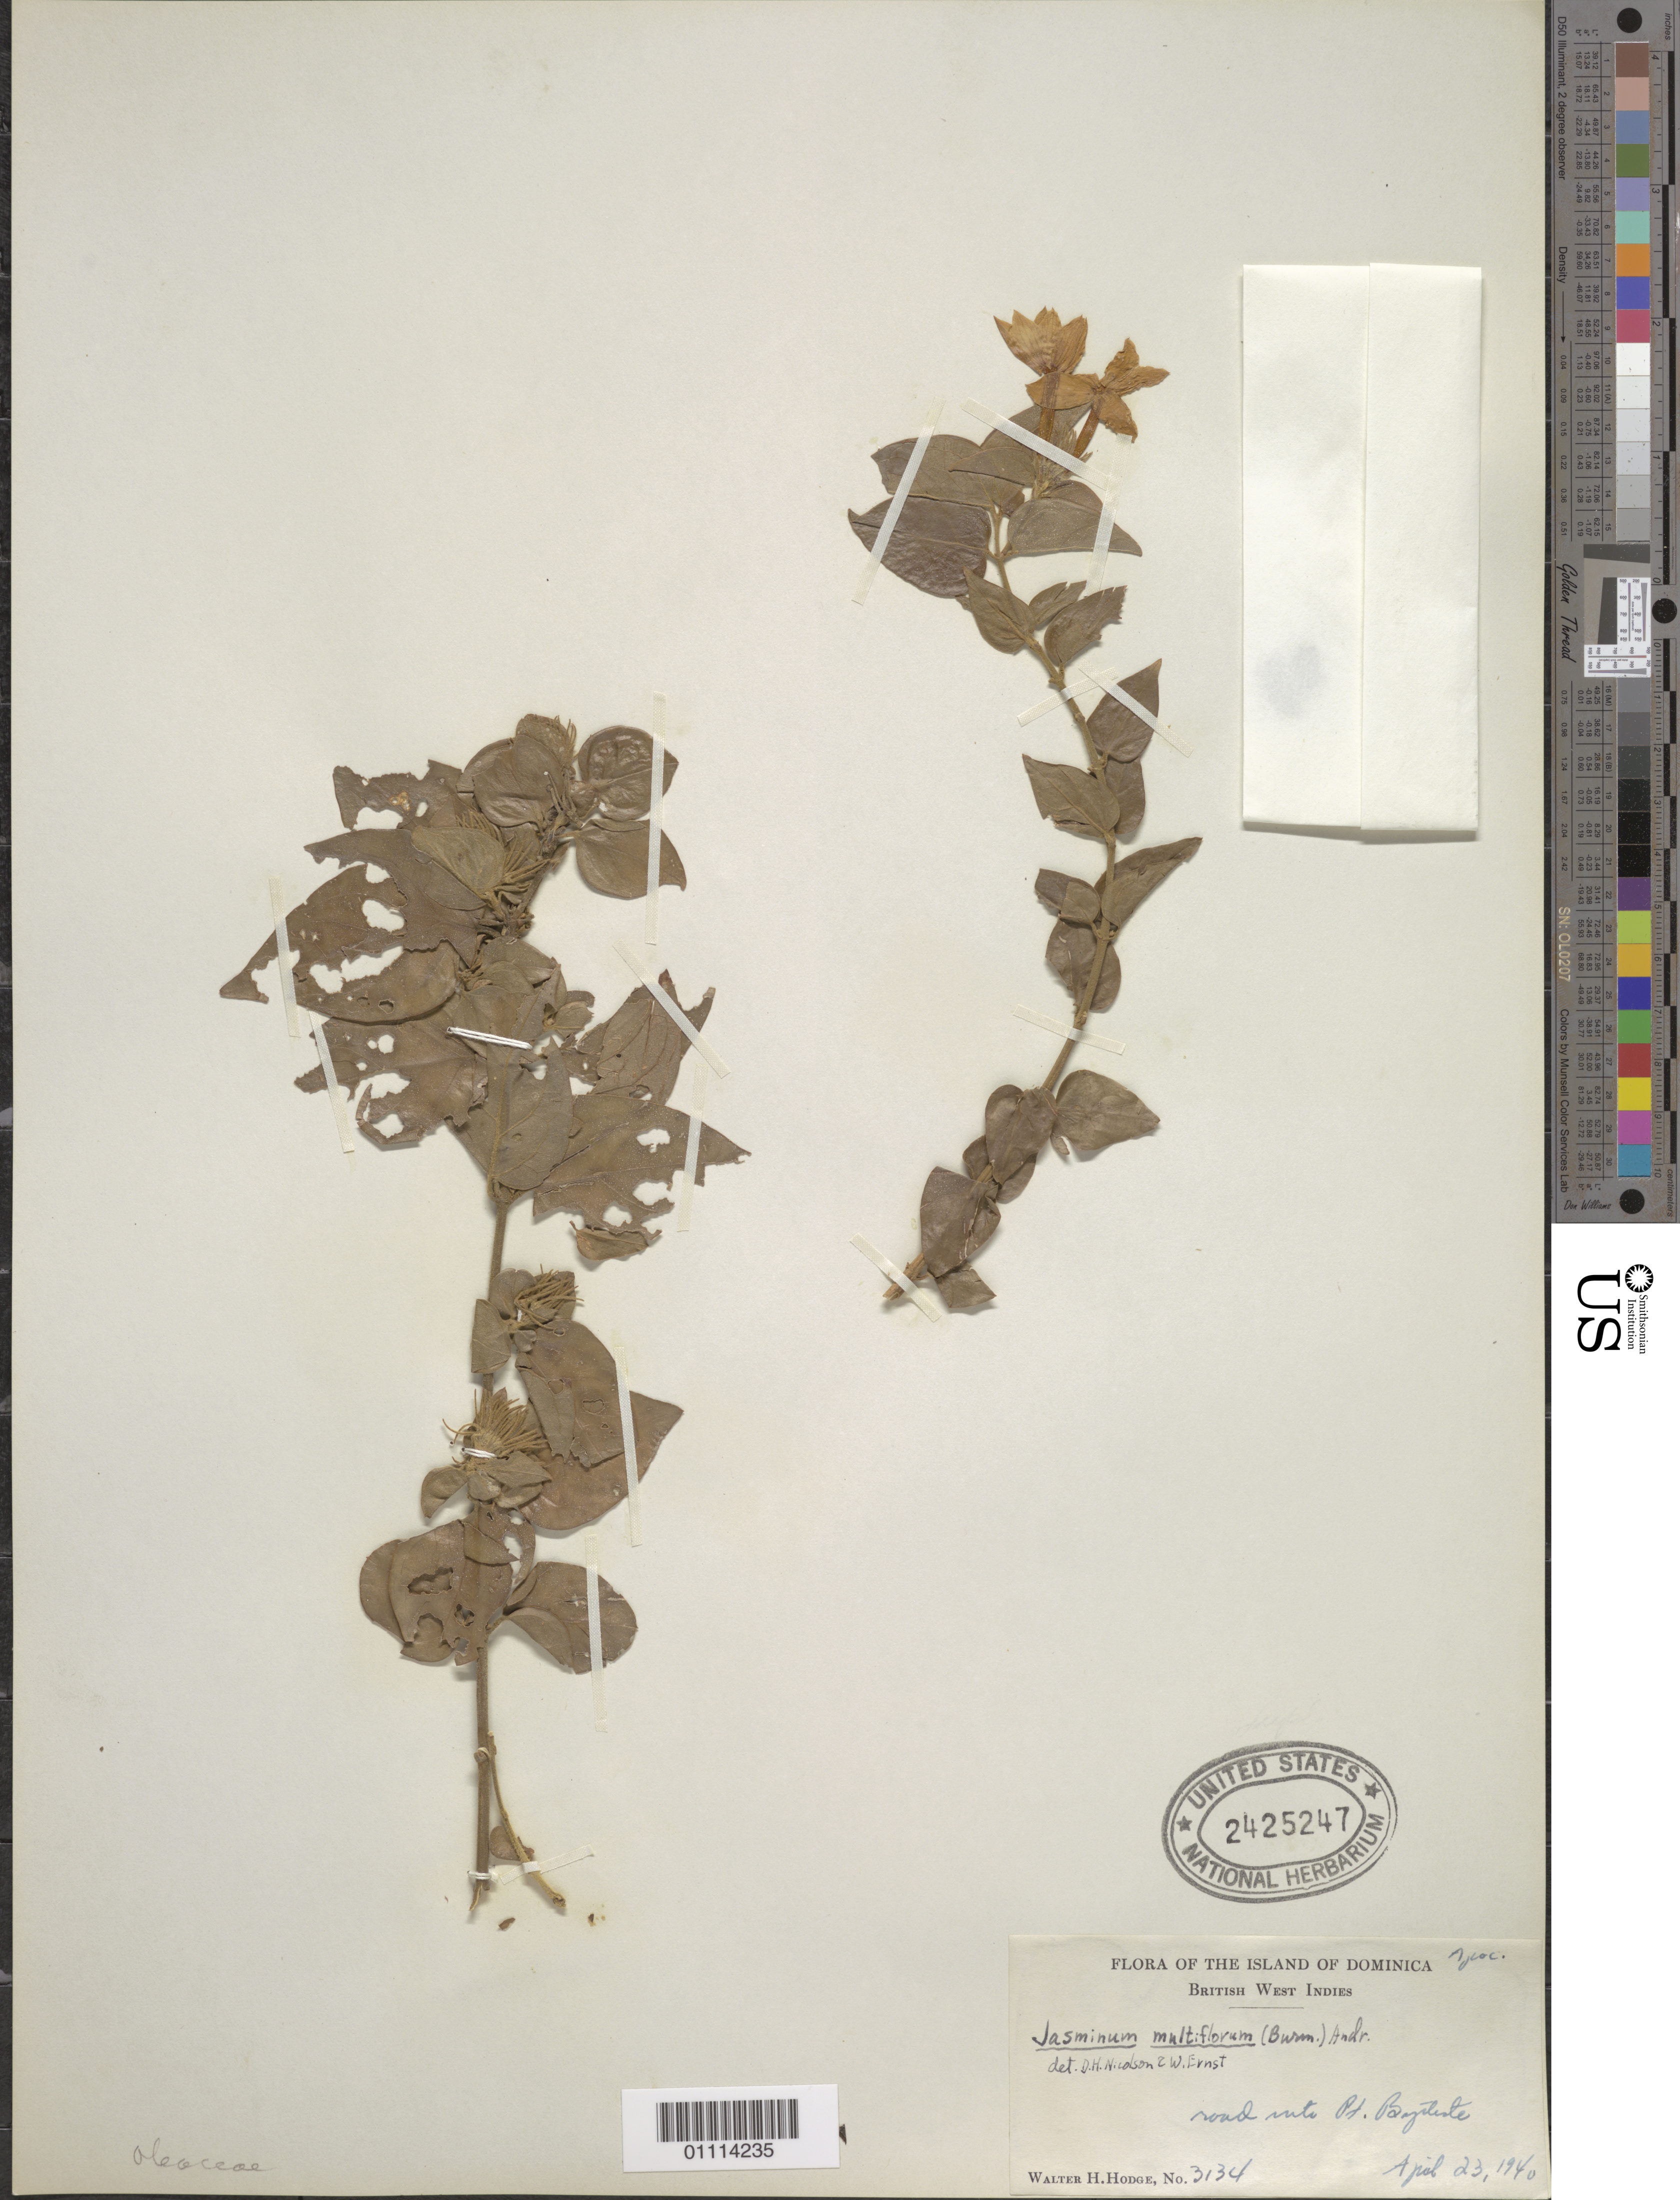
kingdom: Plantae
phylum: Tracheophyta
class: Magnoliopsida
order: Lamiales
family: Oleaceae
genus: Jasminum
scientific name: Jasminum multiflorum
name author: (Burm. f.) Andrews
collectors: W. Hodge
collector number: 3134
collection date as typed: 23 Apr 1940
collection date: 1940-04-23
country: Dominica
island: Dominica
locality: Road into Ft. Bayileste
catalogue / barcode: US 2425247